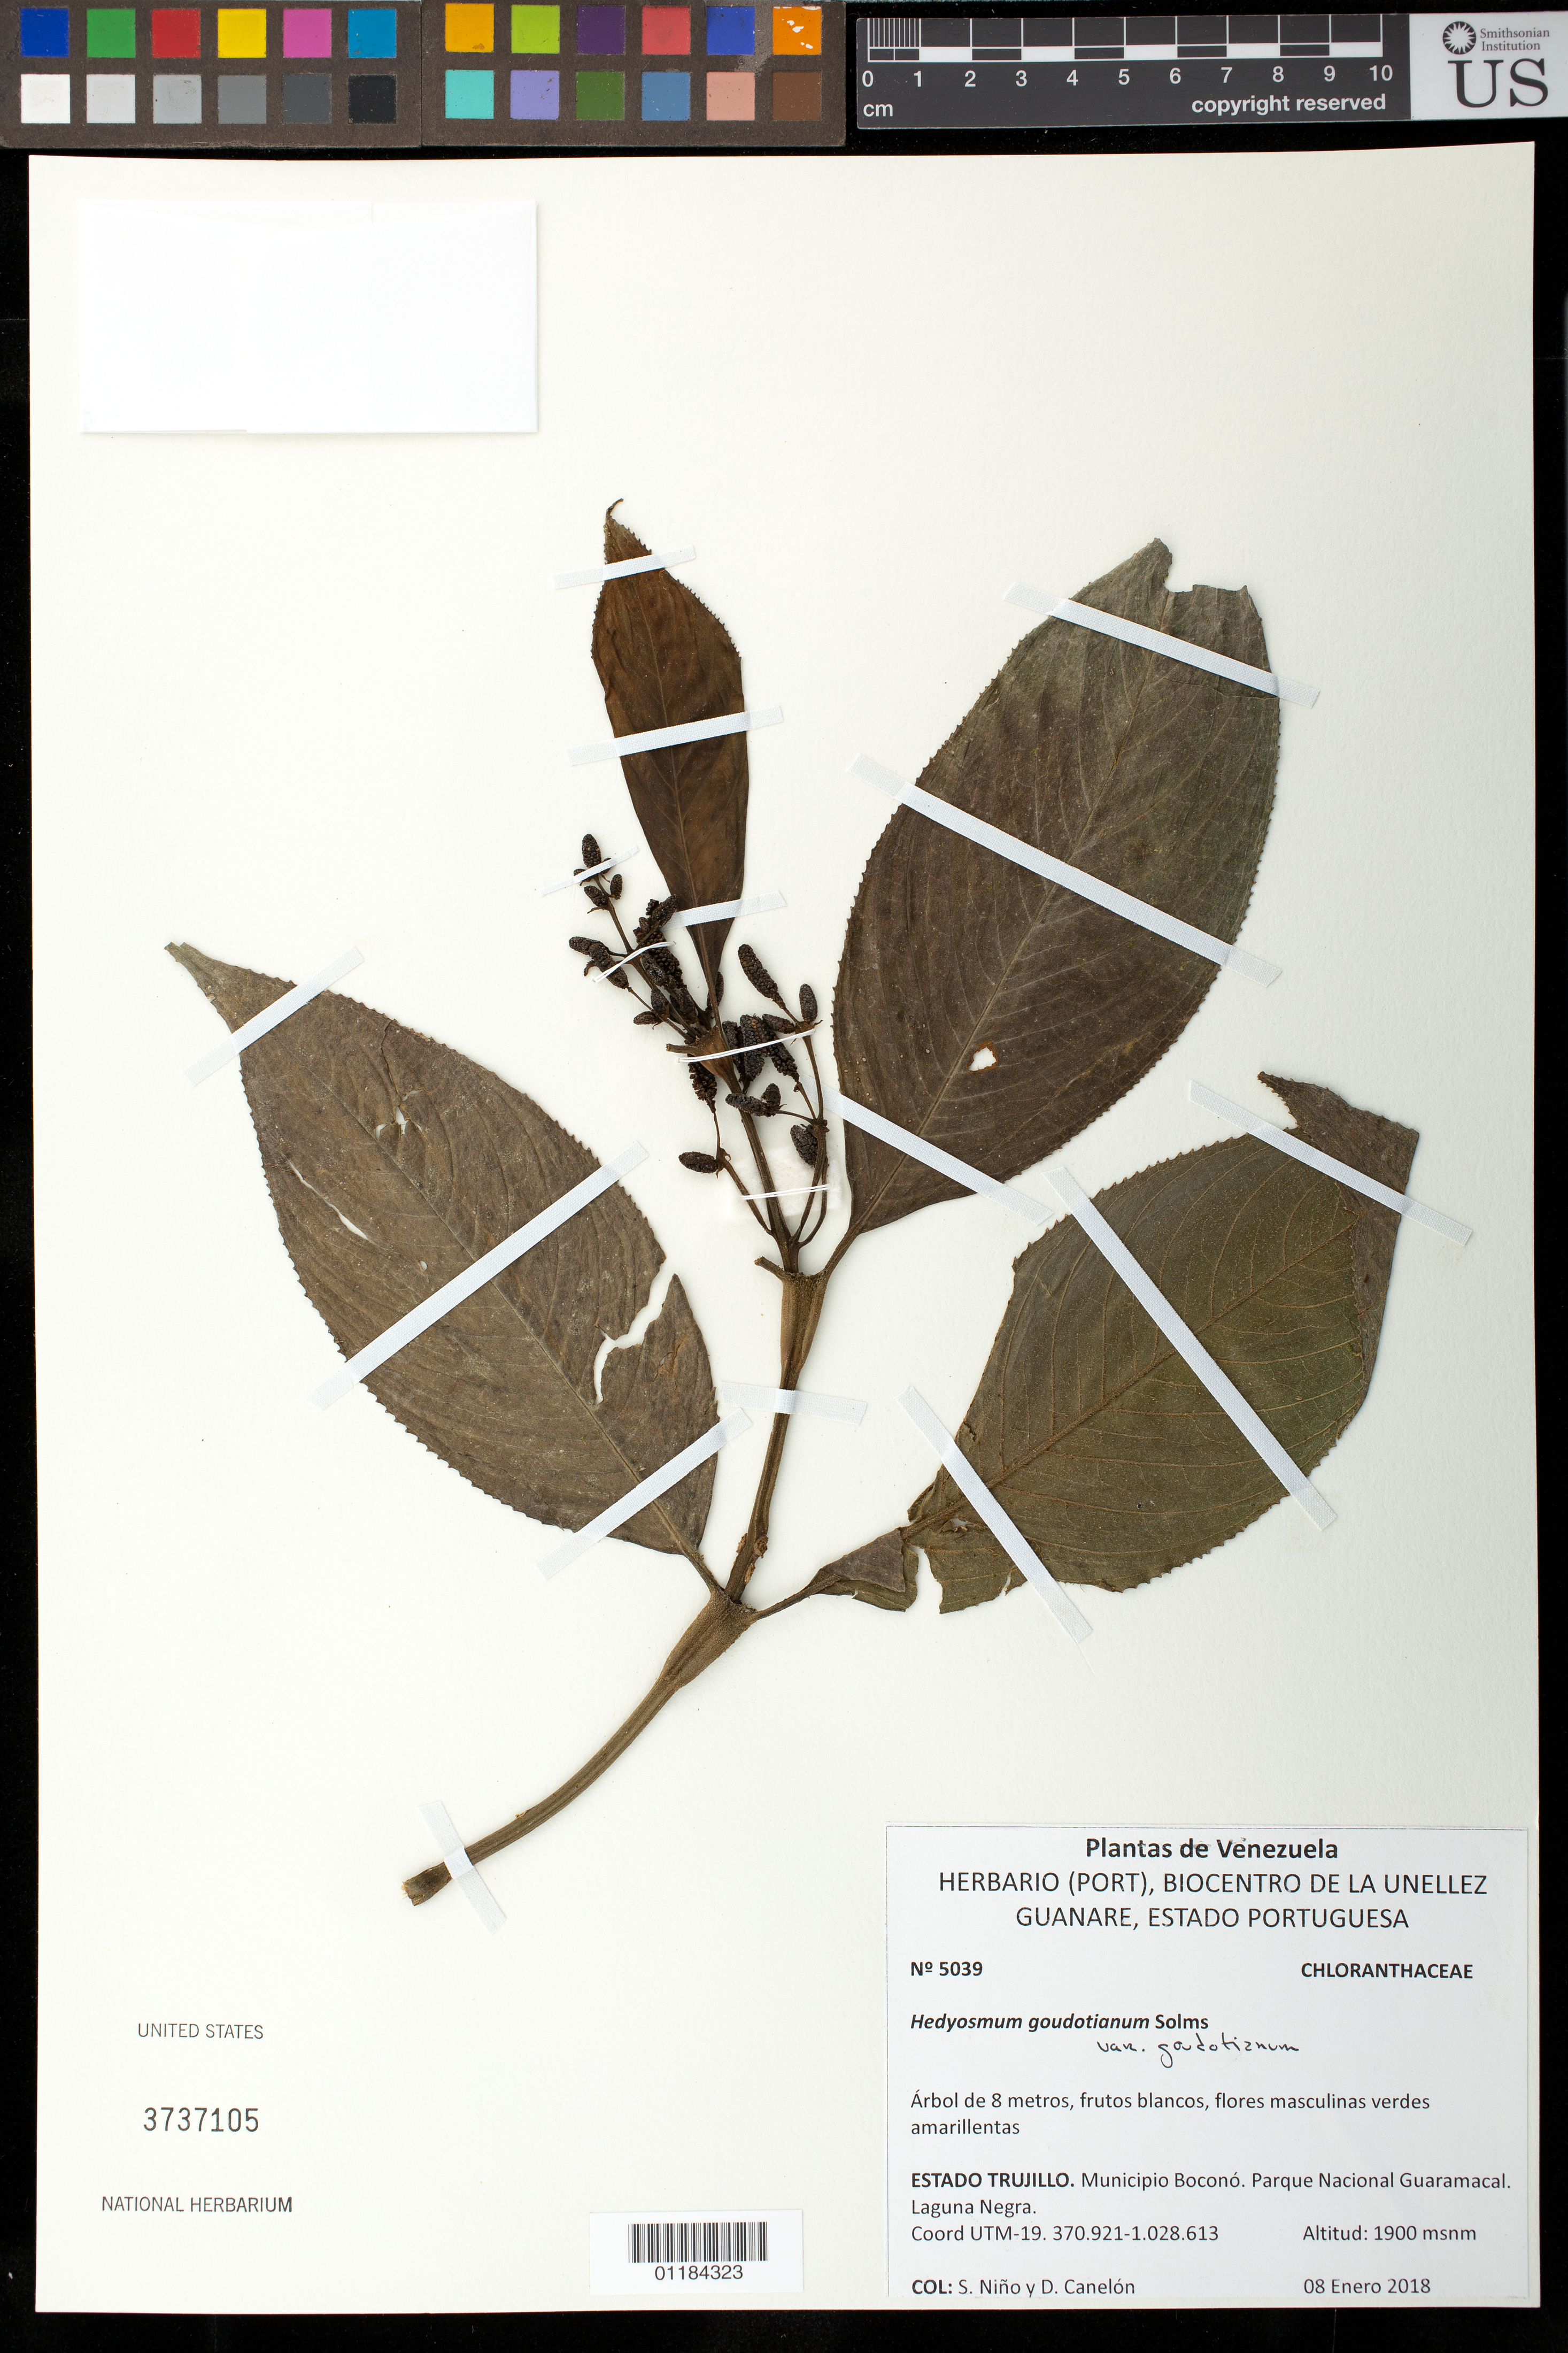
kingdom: Plantae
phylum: Tracheophyta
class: Magnoliopsida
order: Chloranthales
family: Chloranthaceae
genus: Hedyosmum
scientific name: Hedyosmum goudotianum var. goudotianum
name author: Solms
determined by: Dorr, L. J., (BOT), Smithsonian Institution - National Museum of Natural History (UNITED STATES)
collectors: S. M. Niño & D. Canelón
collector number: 5039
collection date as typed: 08 Enero 2018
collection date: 2018-01-08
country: Venezuela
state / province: Trujillo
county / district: Boconó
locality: Parque Nacional Guaramacal. Laguna Negra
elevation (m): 1900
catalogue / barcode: US 3737105